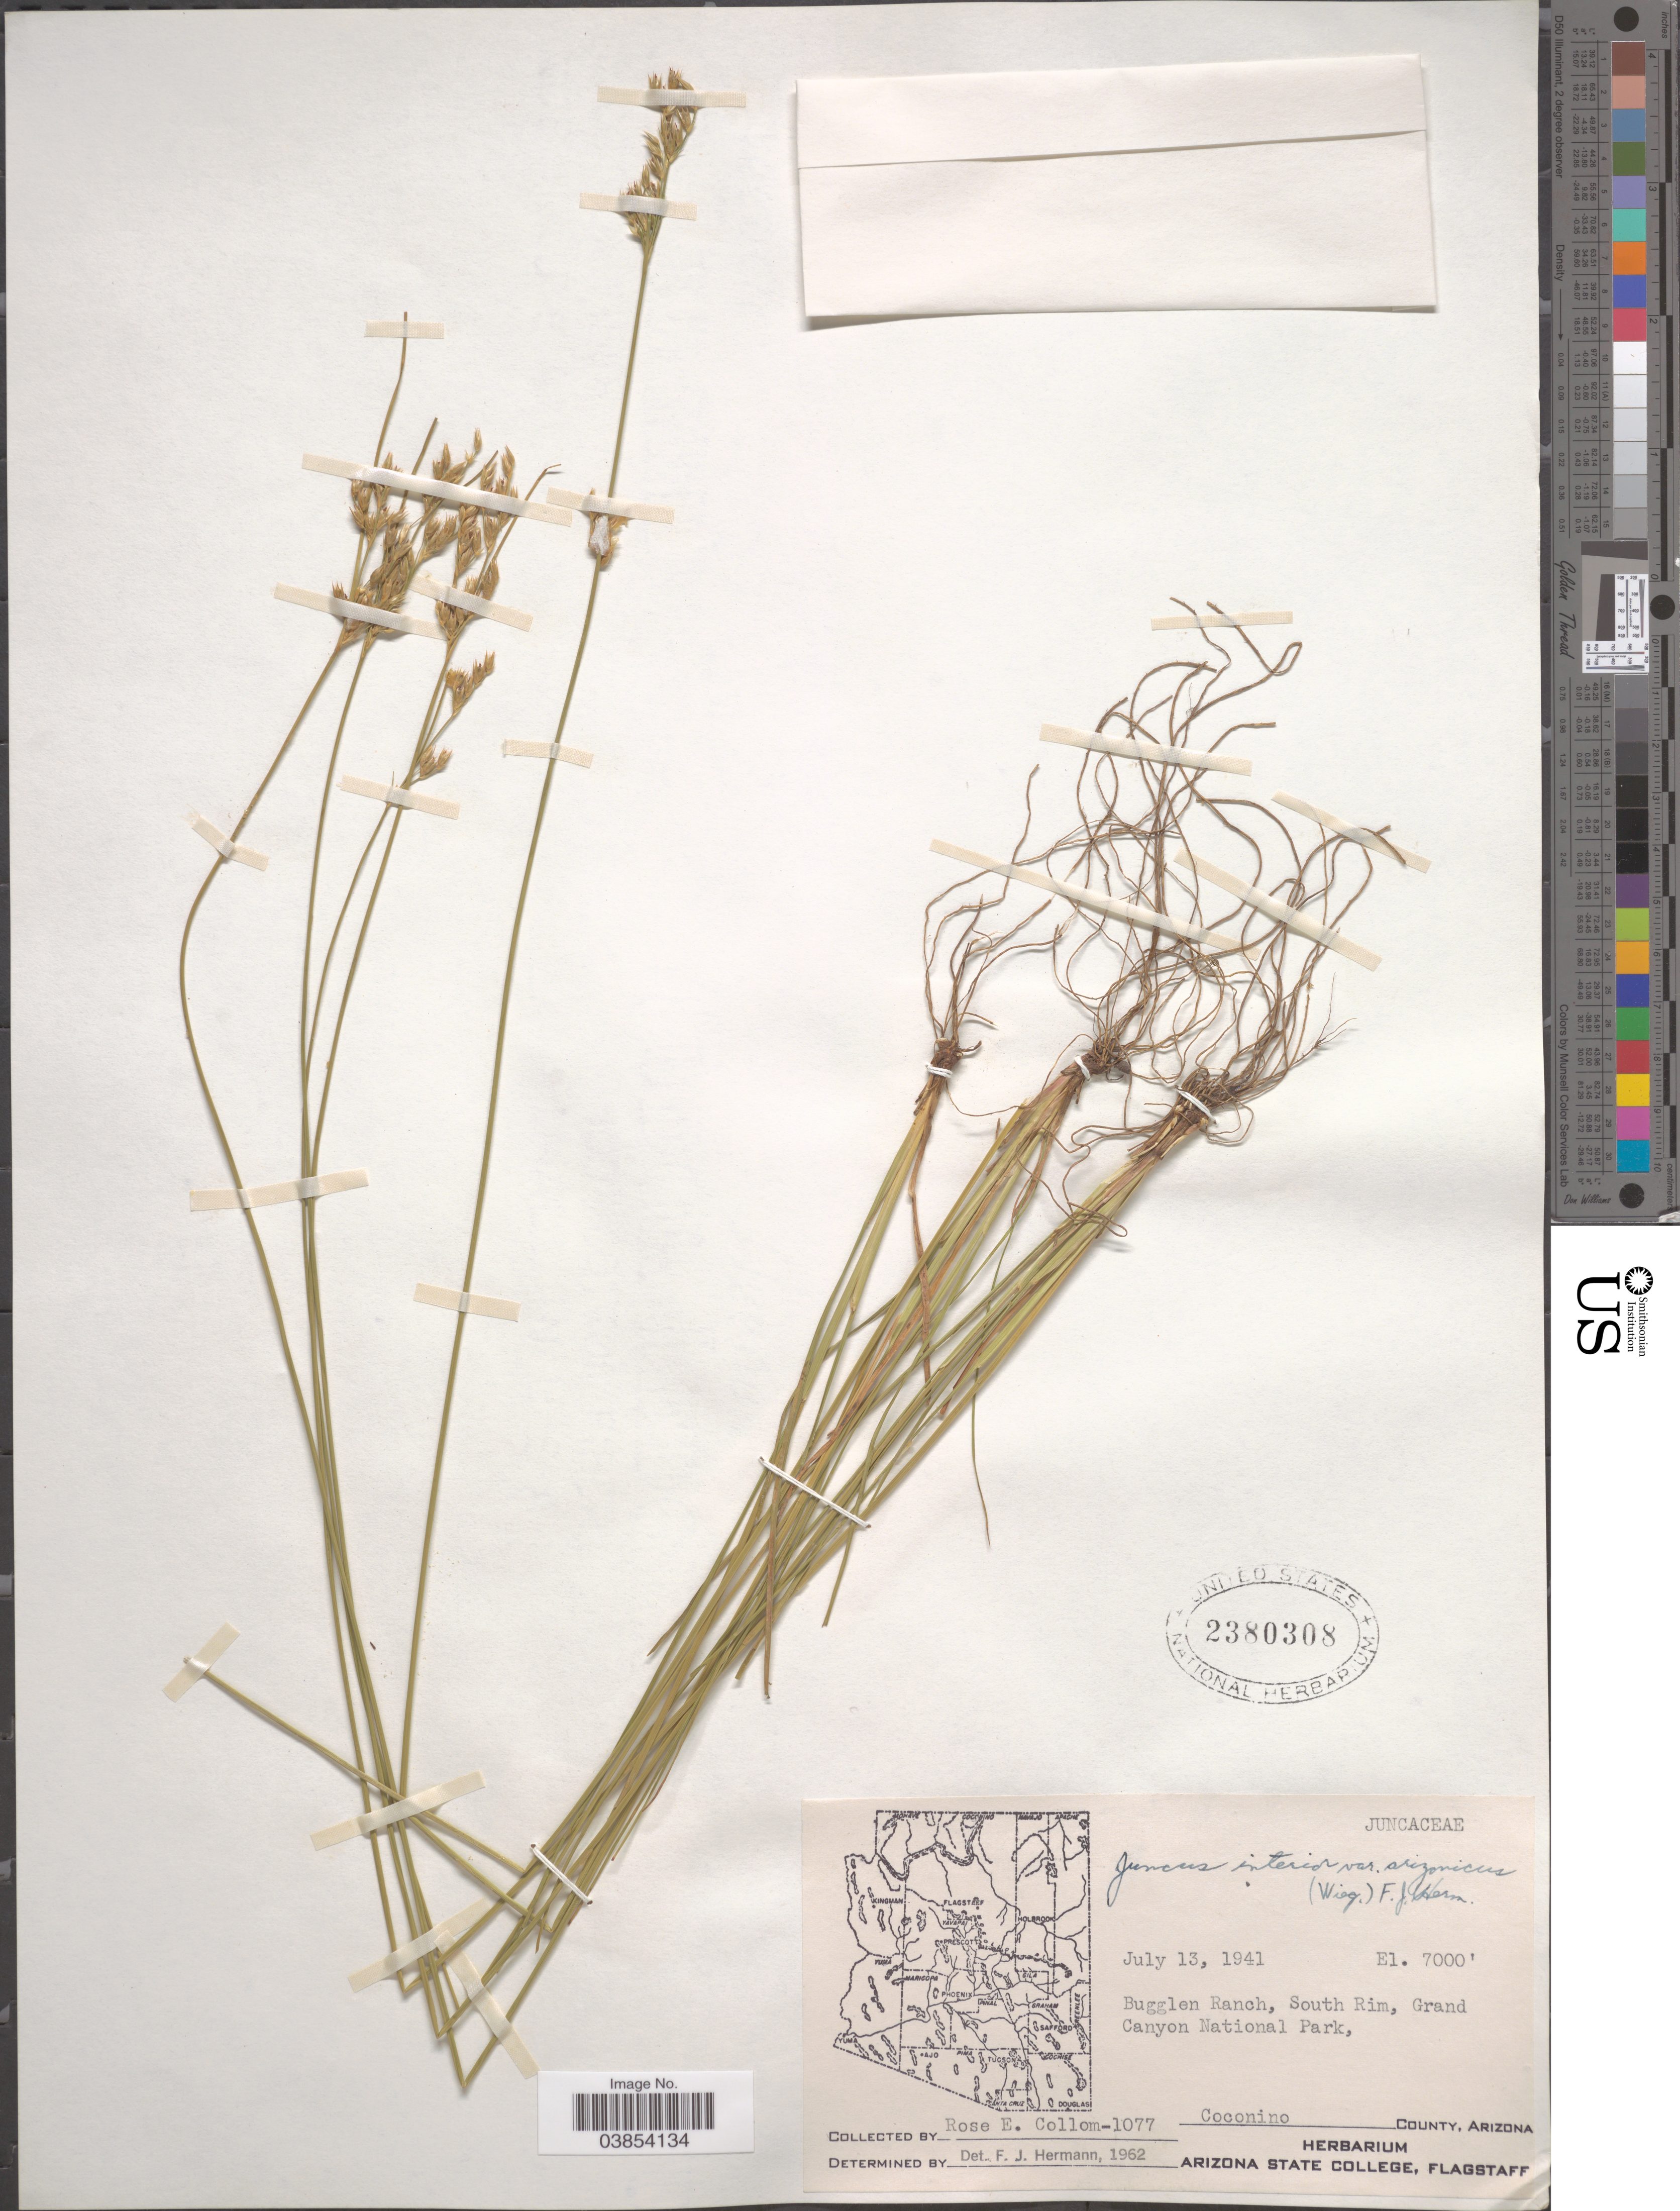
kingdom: Plantae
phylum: Tracheophyta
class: Liliopsida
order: Poales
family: Juncaceae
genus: Juncus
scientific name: Juncus interior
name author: Wiegand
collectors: R. E. Collom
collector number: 1077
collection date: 1941-07-13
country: United States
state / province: Arizona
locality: Bugglen Ranch, South Rim, Grand Canyon National Park, Coconino County.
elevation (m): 2134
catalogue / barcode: US 2380308